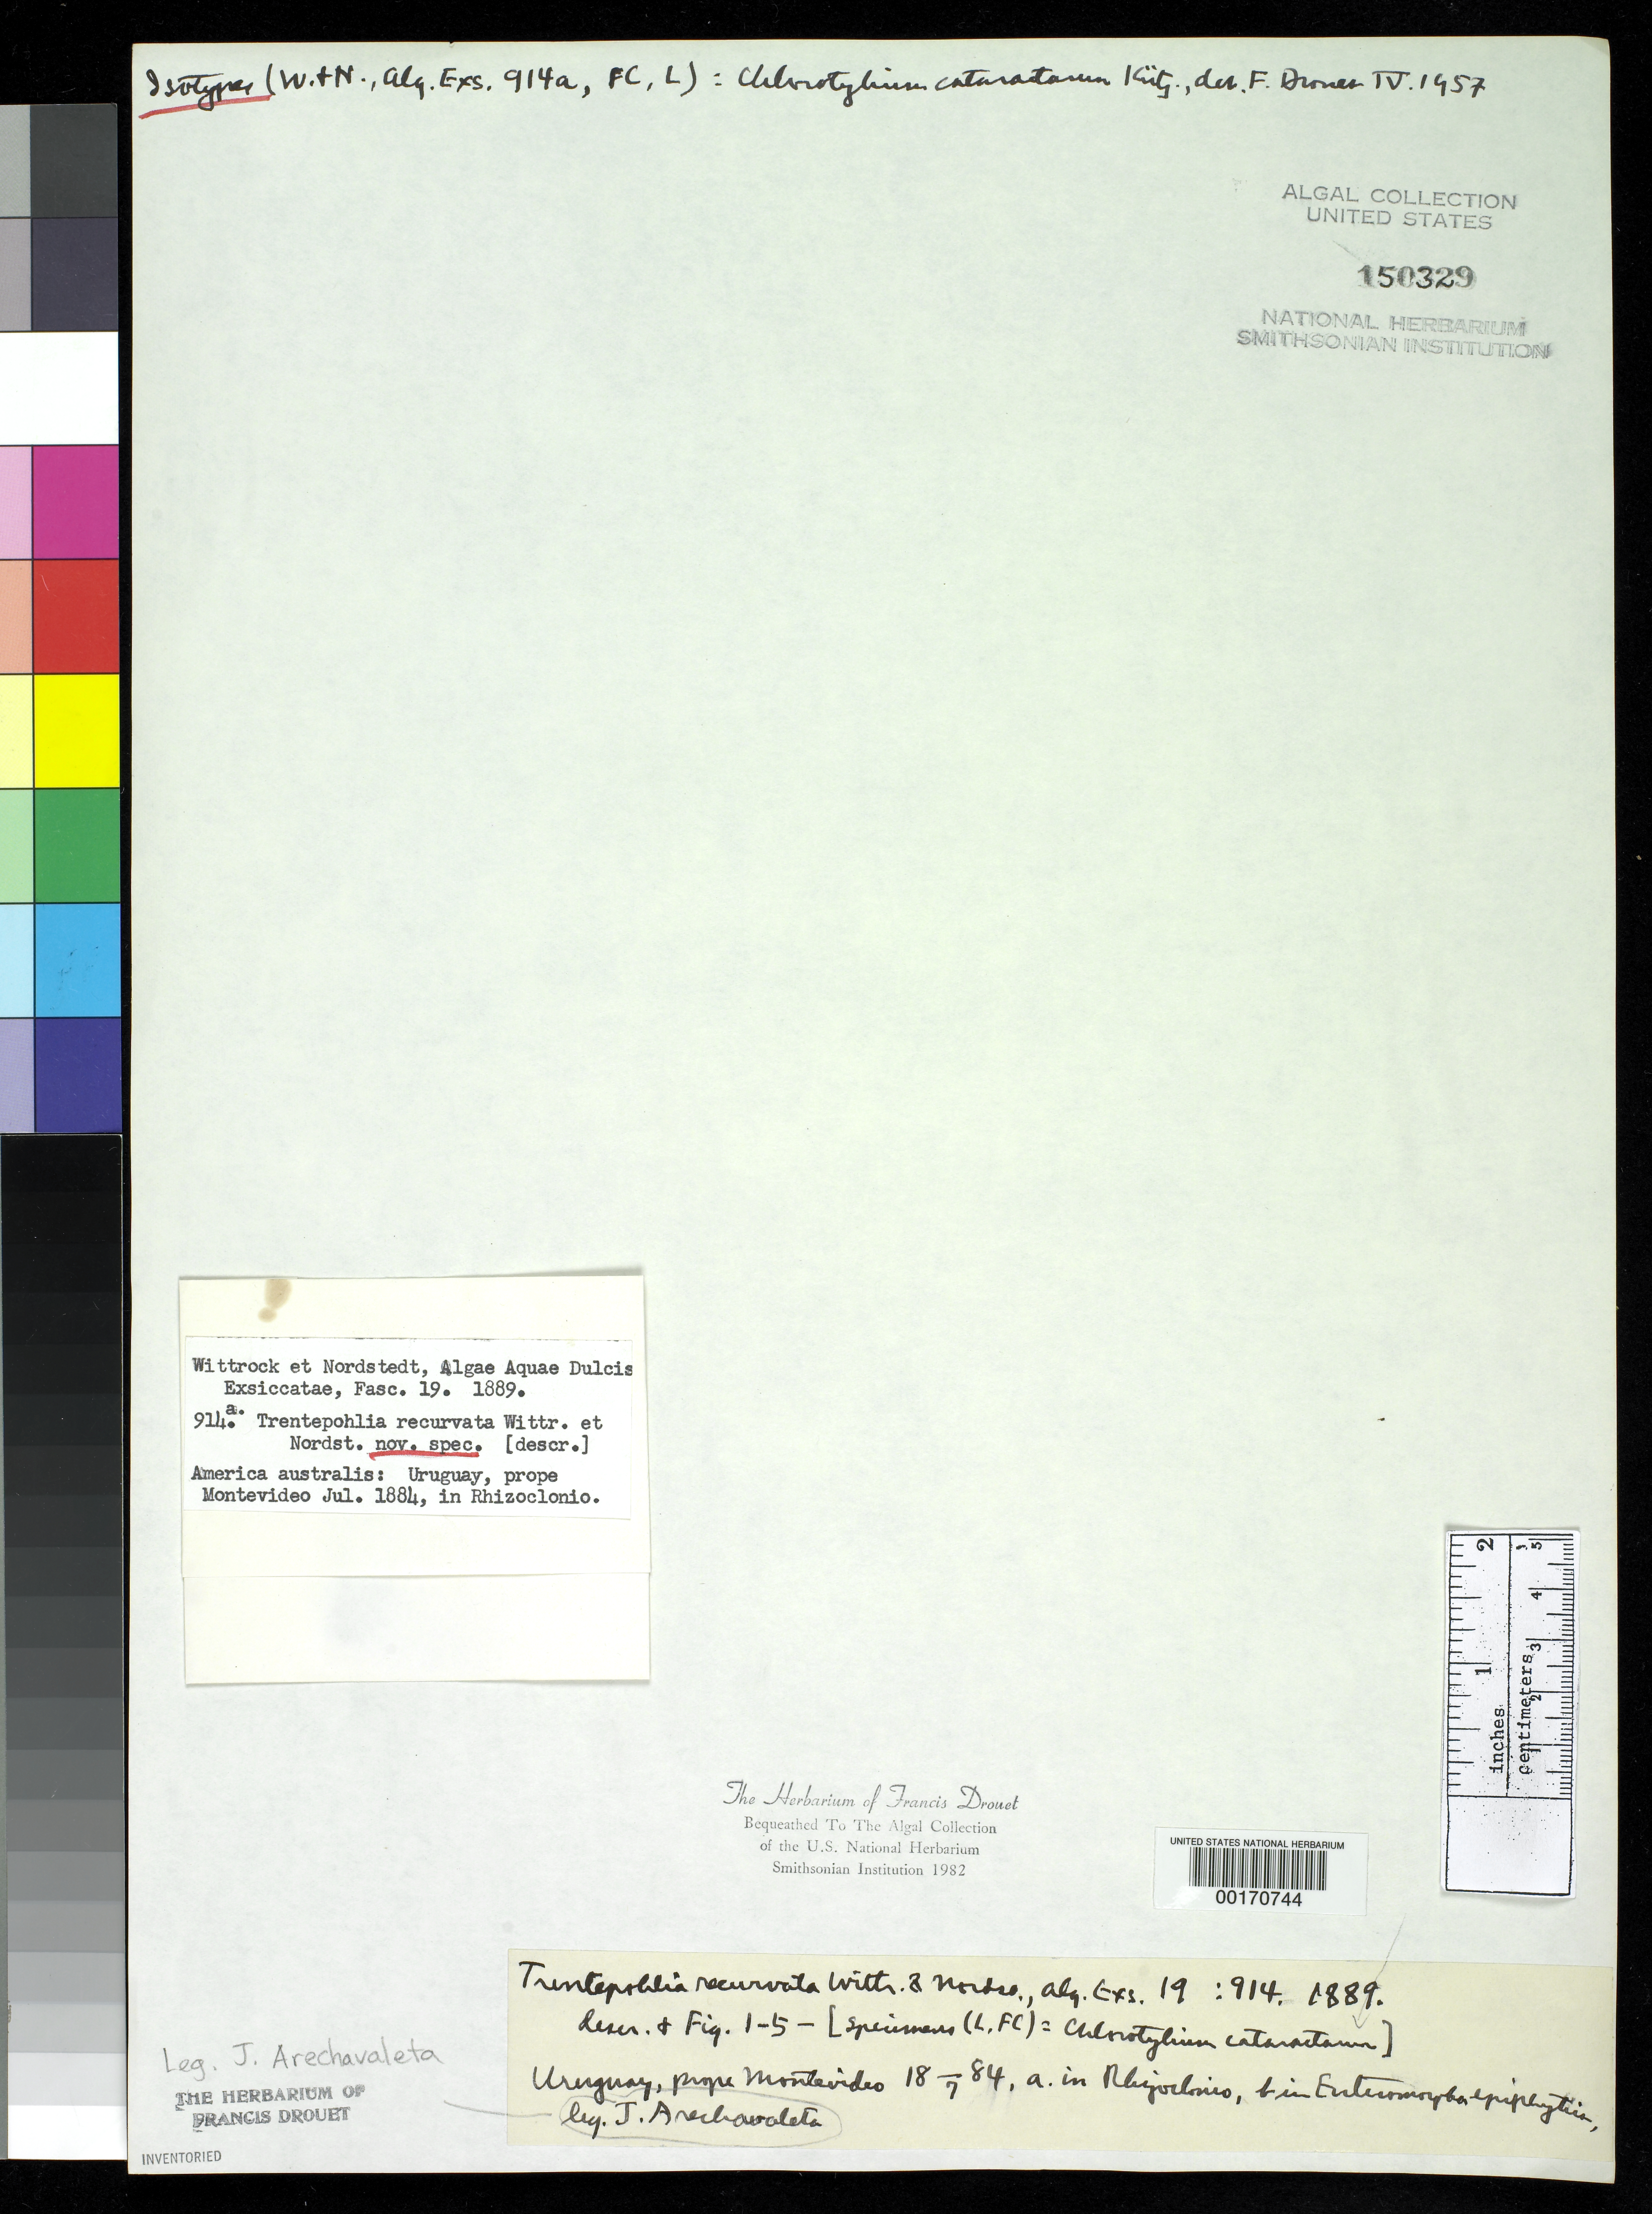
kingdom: Plantae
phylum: Chlorophyta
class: Ulvophyceae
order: Trentepohliales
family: Trentepohliaceae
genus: Trentepohlia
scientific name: Trentepohlia recurvata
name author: Wittr. & Nordstedt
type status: Isotype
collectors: J. Arechavaleta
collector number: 914A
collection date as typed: Jul 1884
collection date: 1884-07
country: Uruguay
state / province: Montevideo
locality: Near Montevideo.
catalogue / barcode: US 150329